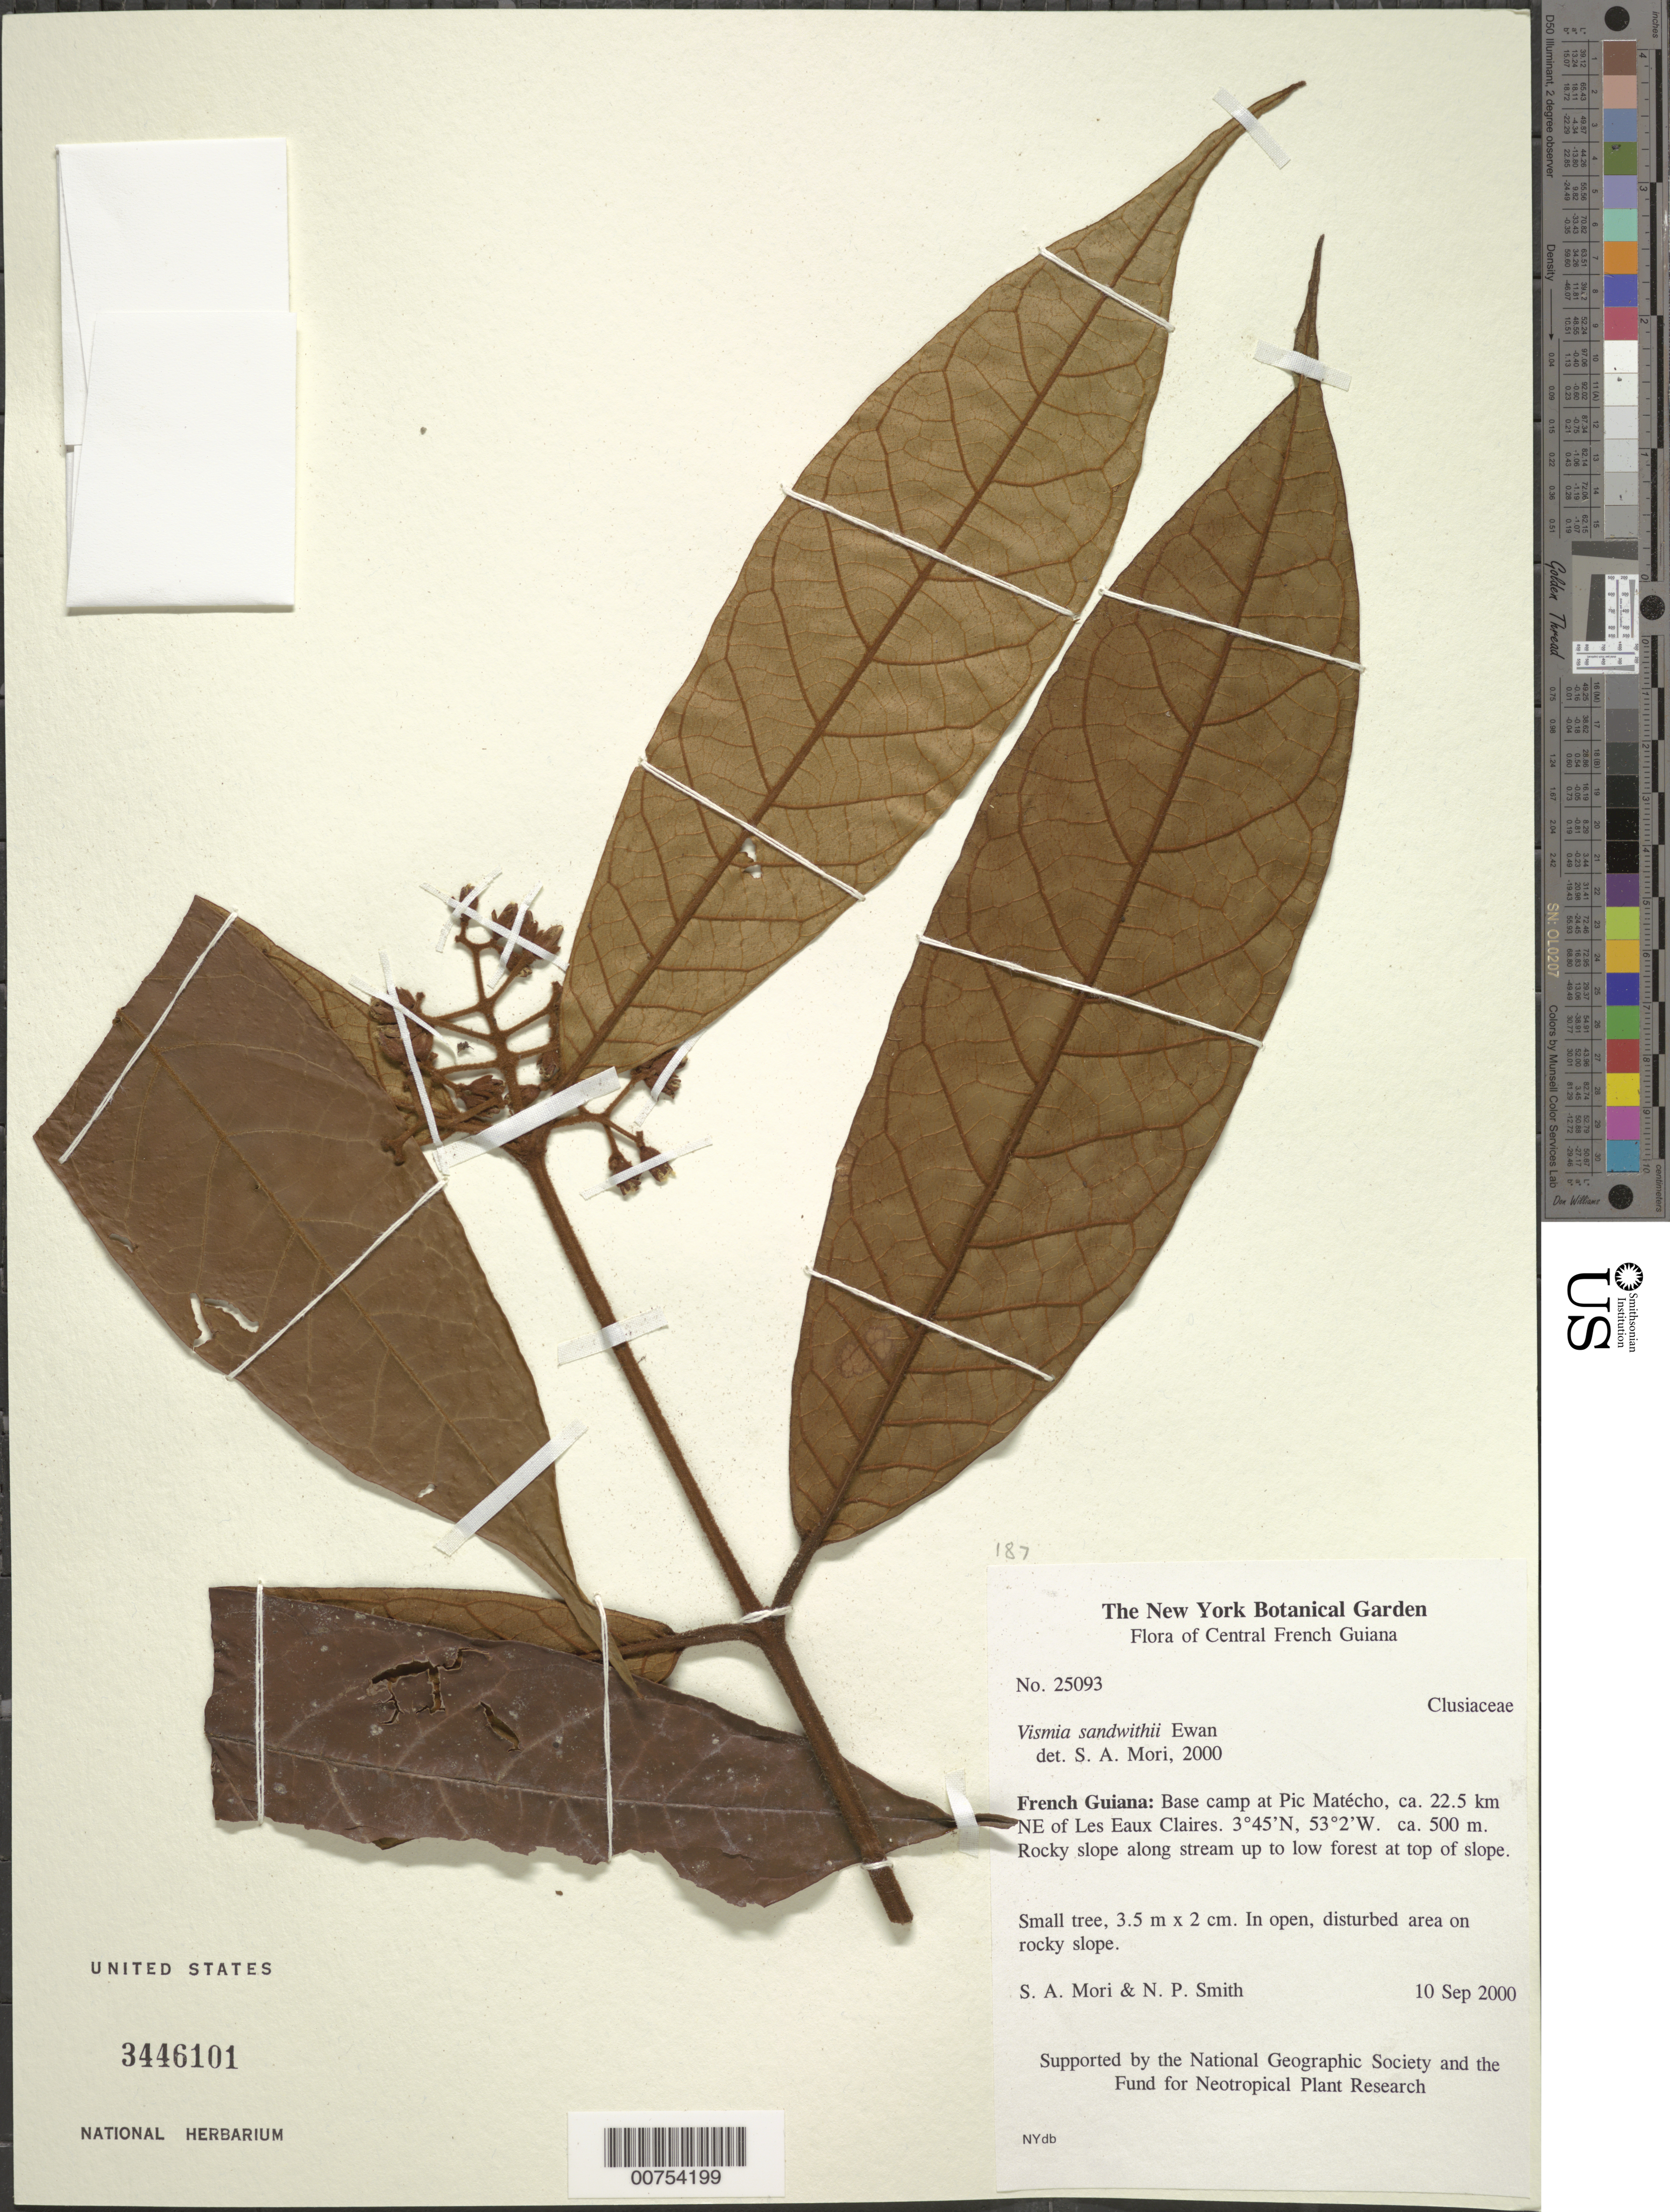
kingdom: Plantae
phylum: Tracheophyta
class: Magnoliopsida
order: Malpighiales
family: Hypericaceae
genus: Vismia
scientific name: Vismia sandwithii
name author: Ewan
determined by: Mori, Scott A.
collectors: S. Mori & N. Smith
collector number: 25093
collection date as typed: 10-Sep-00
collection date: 2000-09-10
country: French Guiana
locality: Pic Matécho, ca 22.5 km NE of Les Eaux Claires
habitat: Rocky slope along stream up to low forest at top of slope; open, disturbed area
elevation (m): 500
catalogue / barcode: US 3446101